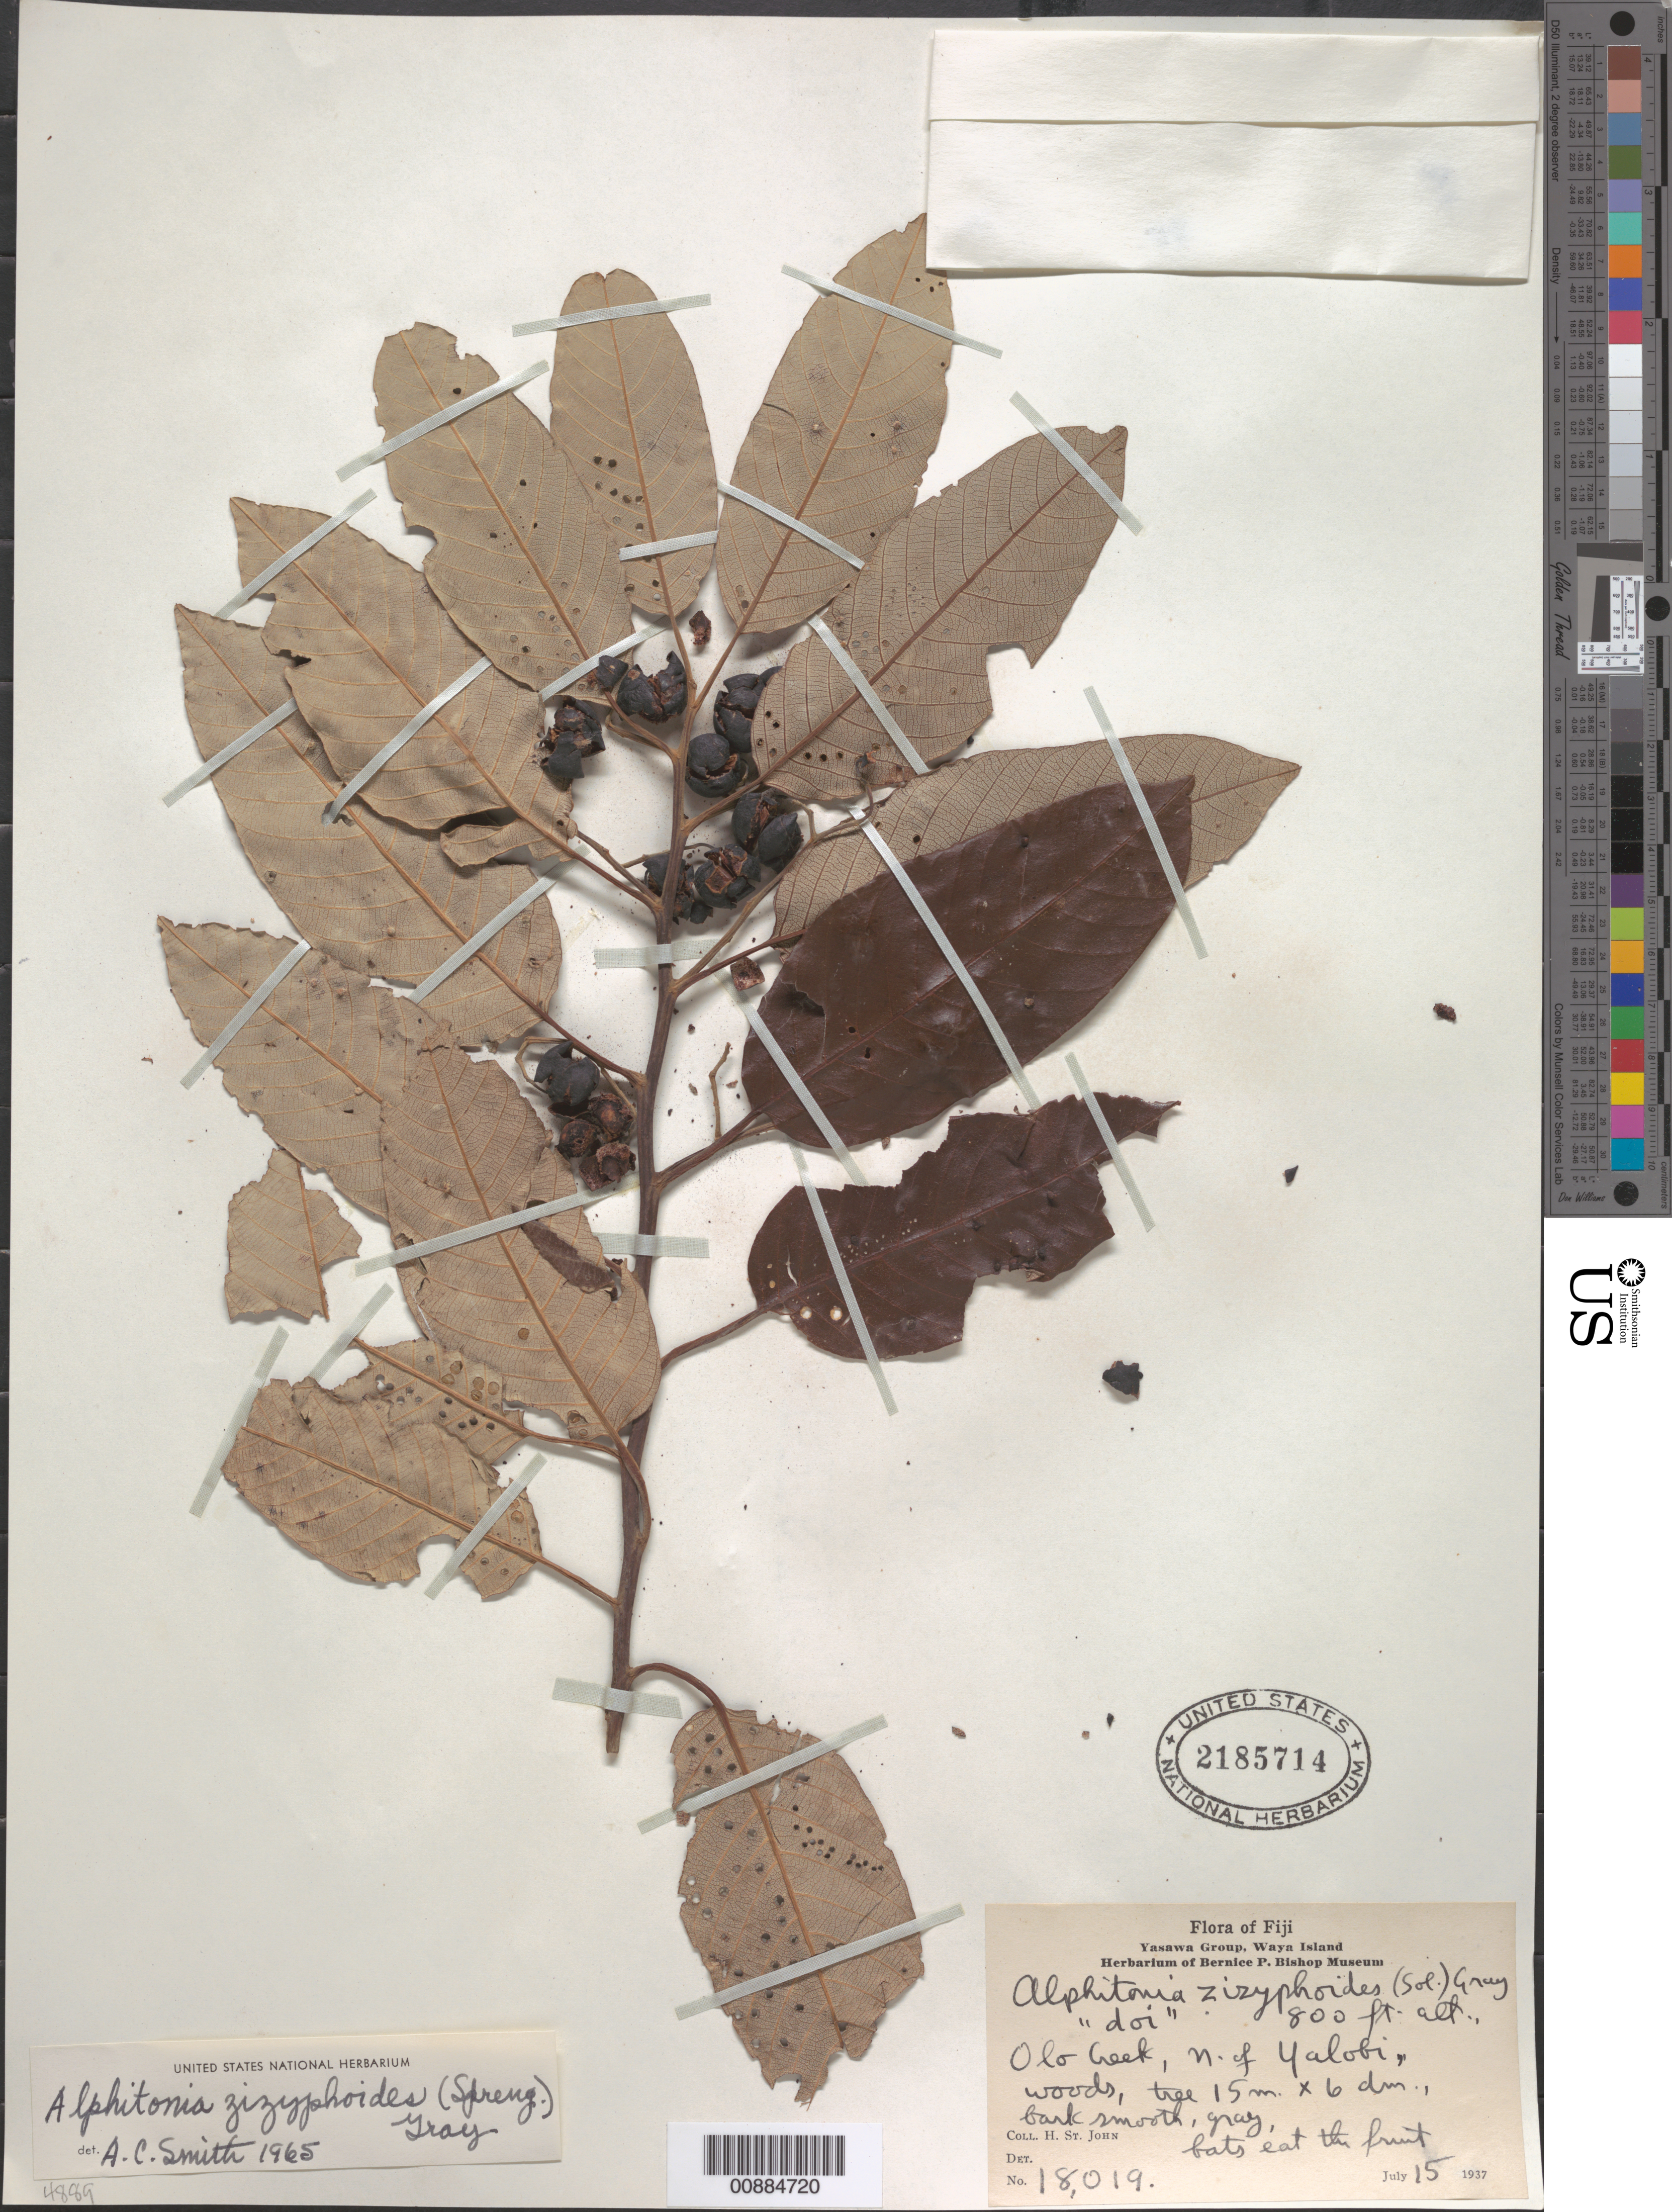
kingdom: Plantae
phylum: Tracheophyta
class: Magnoliopsida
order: Rosales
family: Rhamnaceae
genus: Alphitonia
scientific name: Alphitonia zizyphoides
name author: (Sol. ex Spreng.) A. Gray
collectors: H. St. John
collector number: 18019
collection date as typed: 15 Jul 1937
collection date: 1937-07-15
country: Fiji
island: Waya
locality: Olo Creek, north of Yalobi.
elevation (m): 244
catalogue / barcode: US 2185714